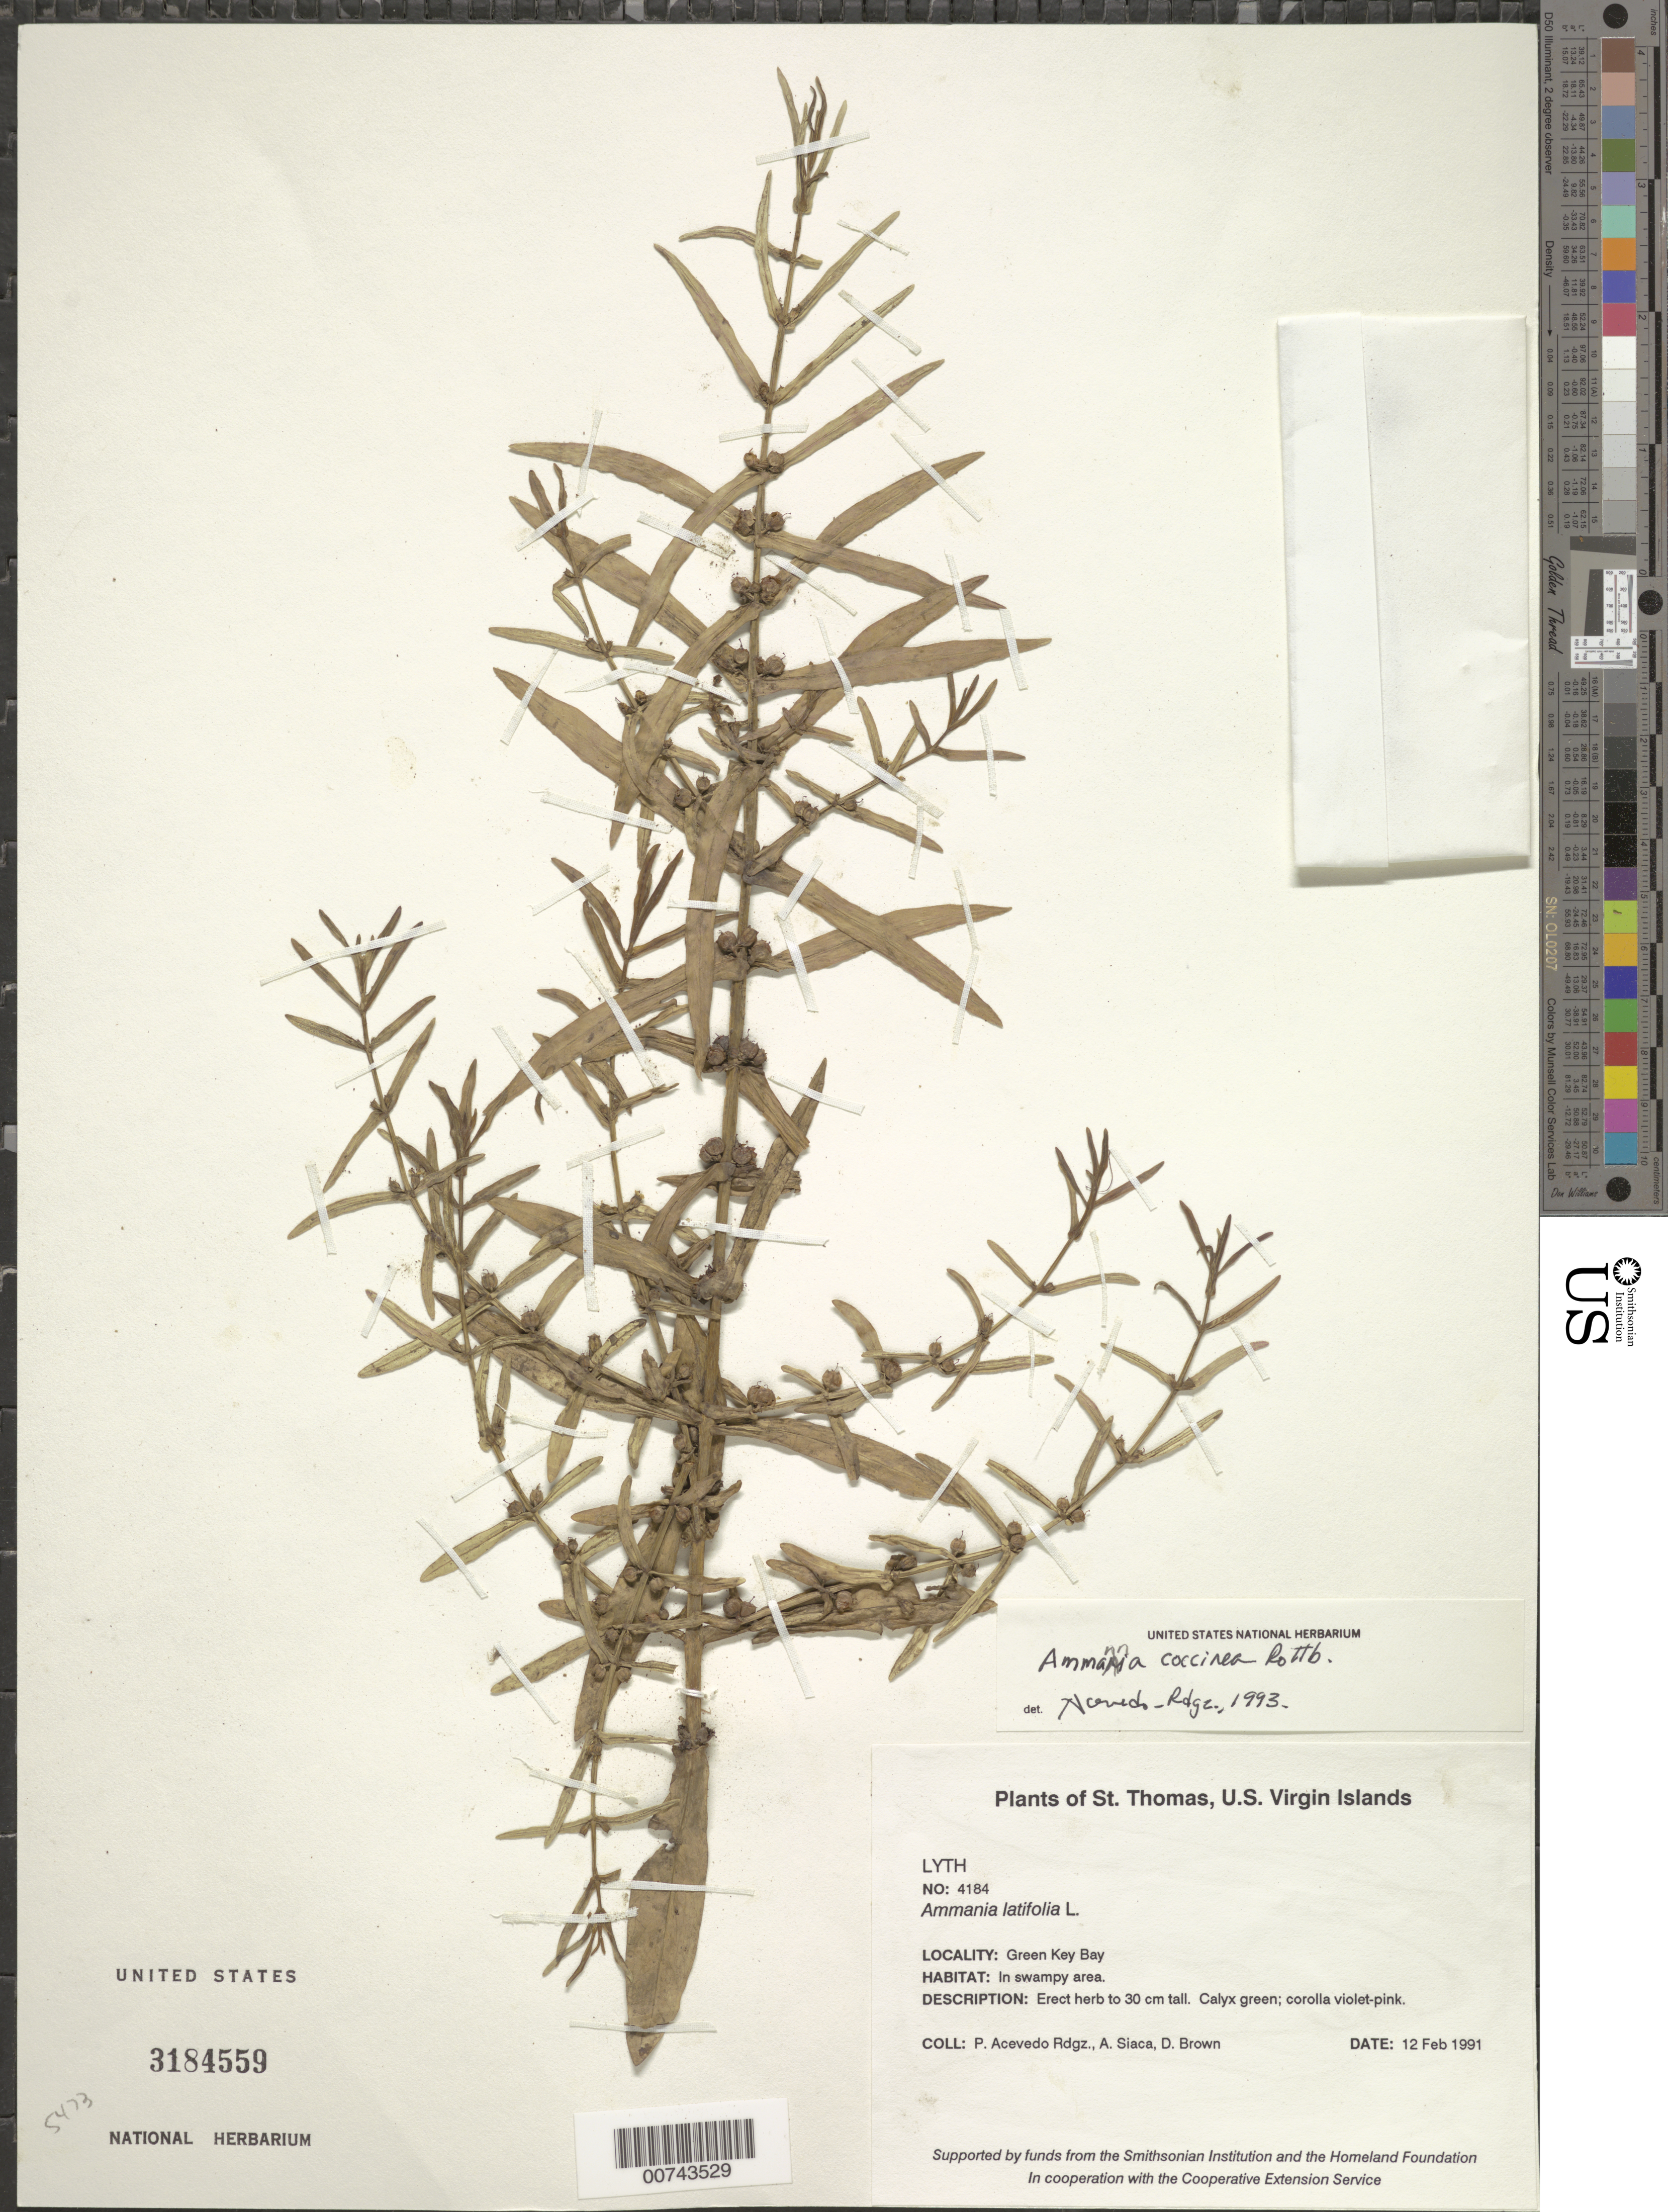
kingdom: Plantae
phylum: Tracheophyta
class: Magnoliopsida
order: Myrtales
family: Lythraceae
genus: Ammannia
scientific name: Ammannia coccinea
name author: Rottb.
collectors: P. Acevedo-Rodr., A. Siaca & D. Brown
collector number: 4184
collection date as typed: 12 Feb 1991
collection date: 1991-02-12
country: U.S. Virgin Islands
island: St. Thomas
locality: Green Key Bay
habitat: In swampy area.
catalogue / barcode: US 3184559